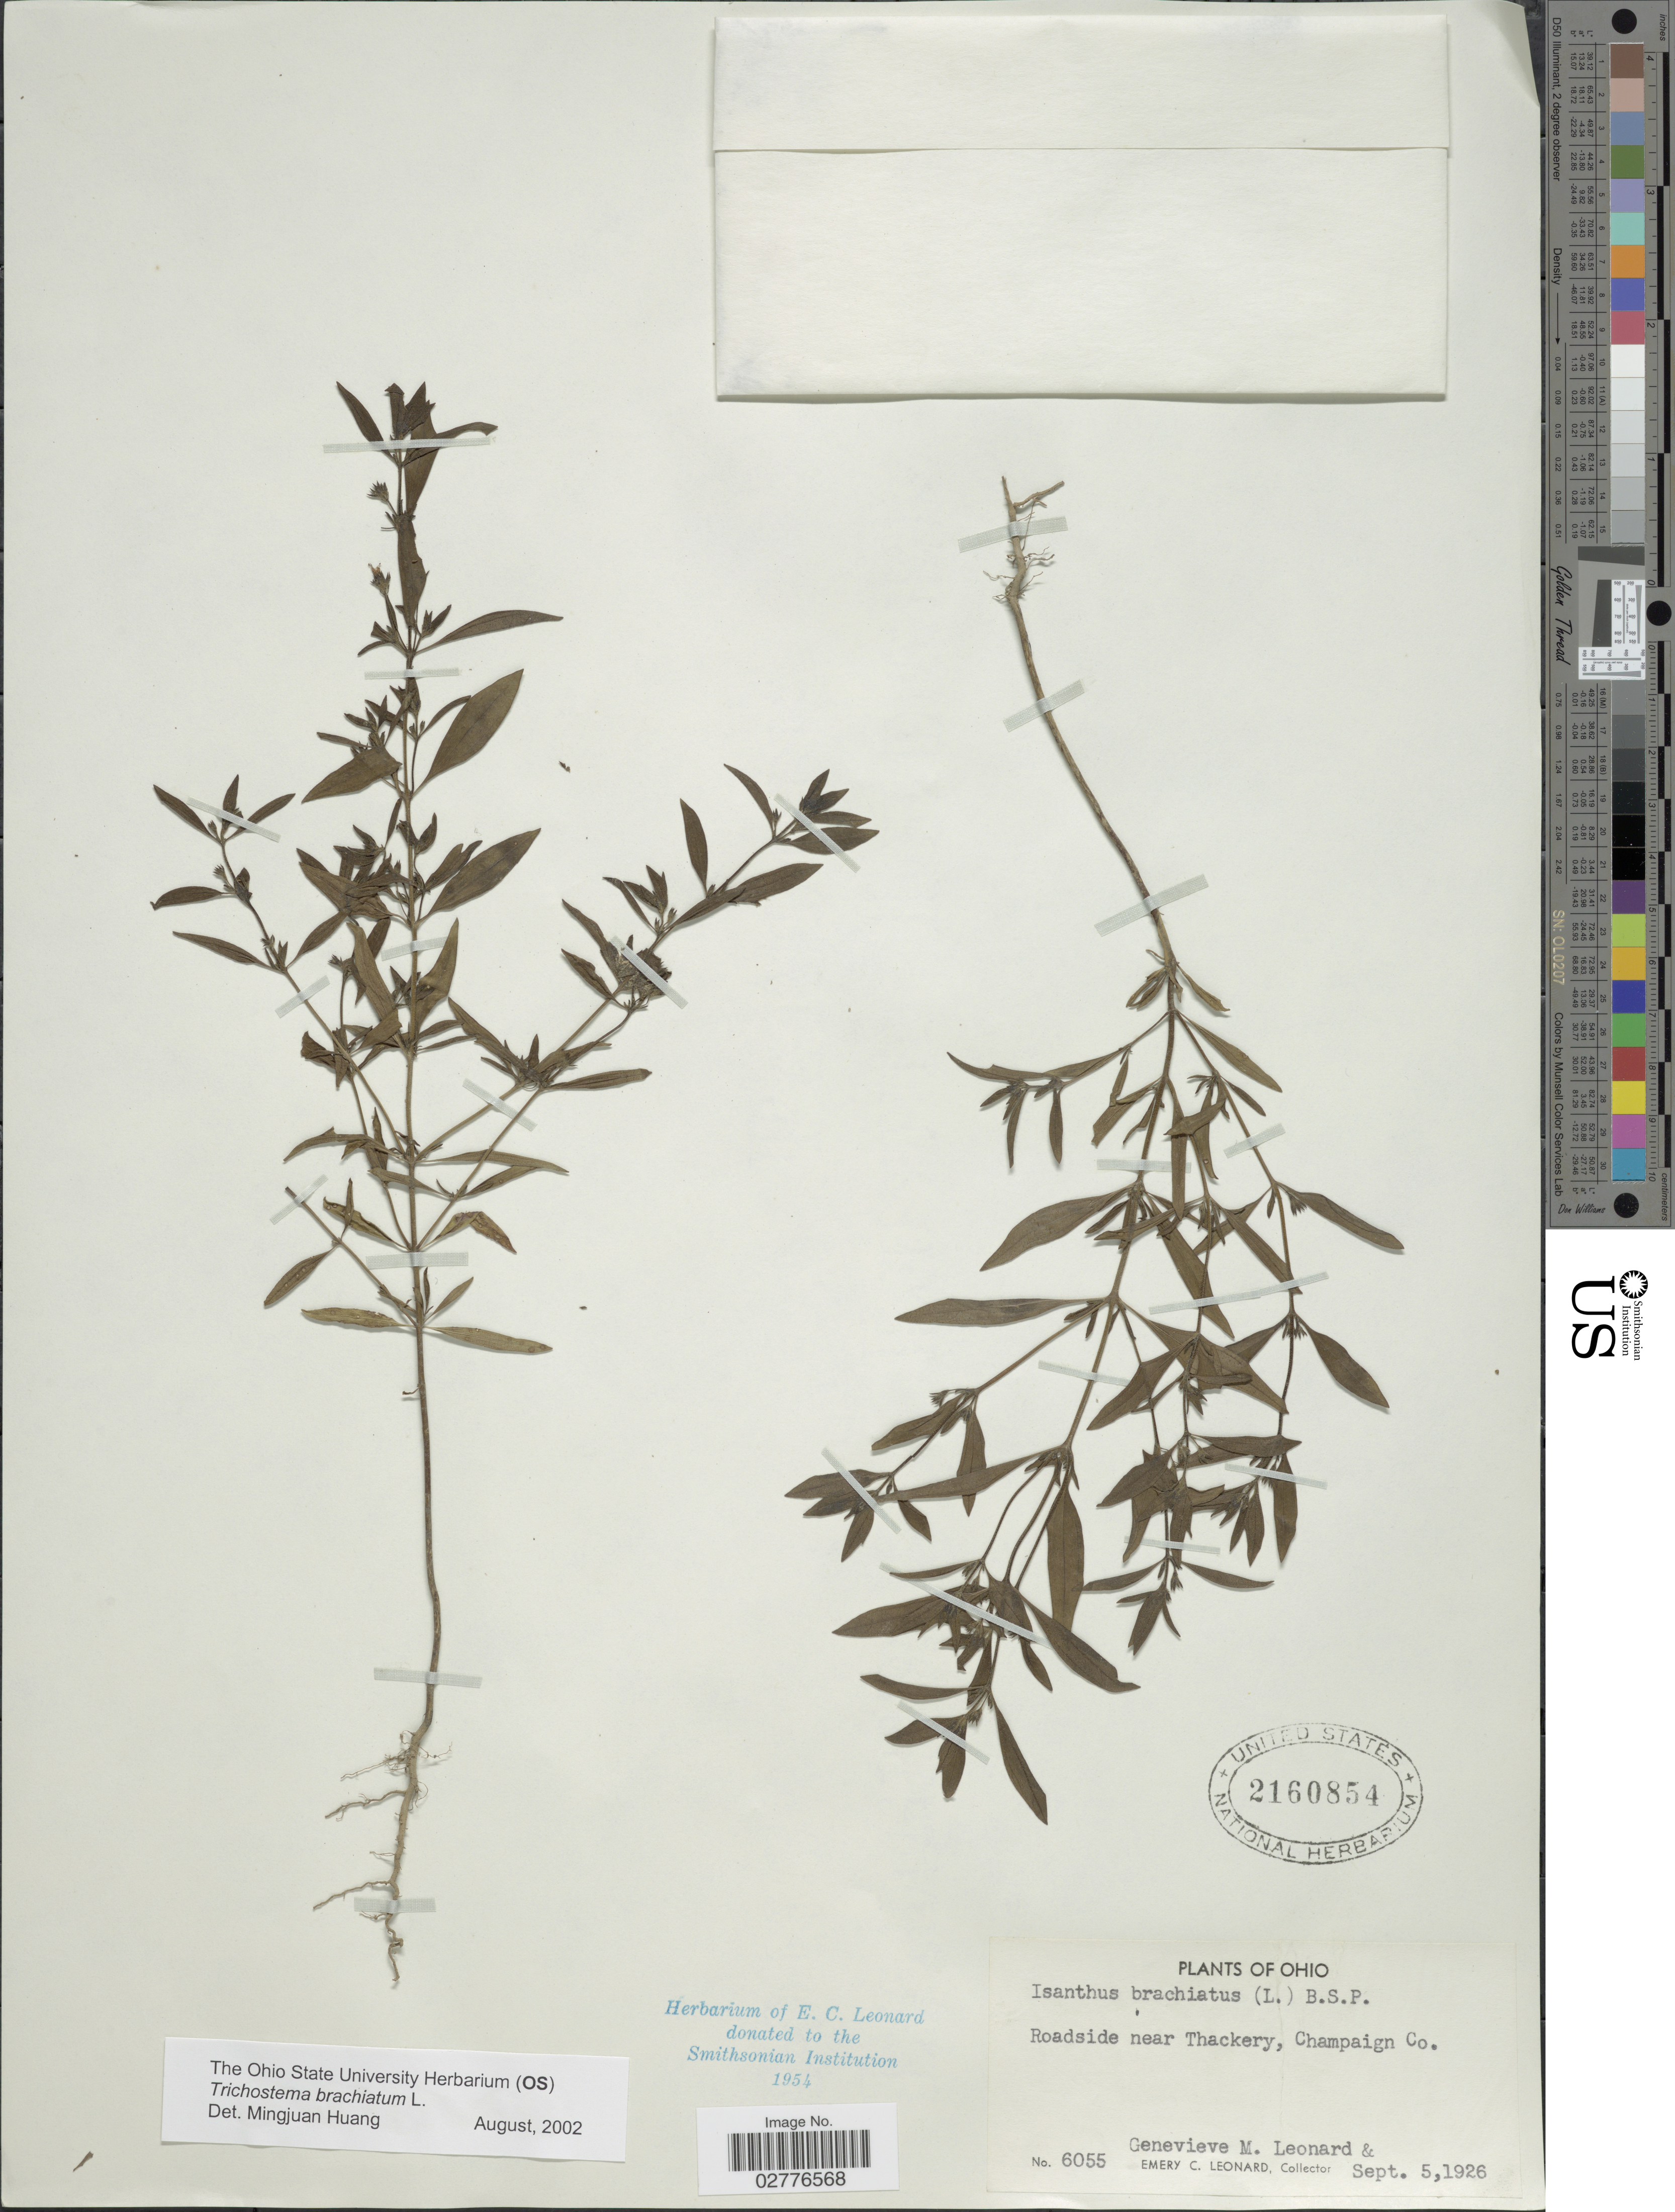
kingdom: Plantae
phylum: Tracheophyta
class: Magnoliopsida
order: Lamiales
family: Lamiaceae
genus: Trichostema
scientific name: Trichostema brachiatum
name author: L.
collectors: G. M. Leonard & E. C. Leonard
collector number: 6055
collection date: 1926-09-05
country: United States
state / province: Ohio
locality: Roadside near Thackery, Champaign Co.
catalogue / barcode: US 2160854